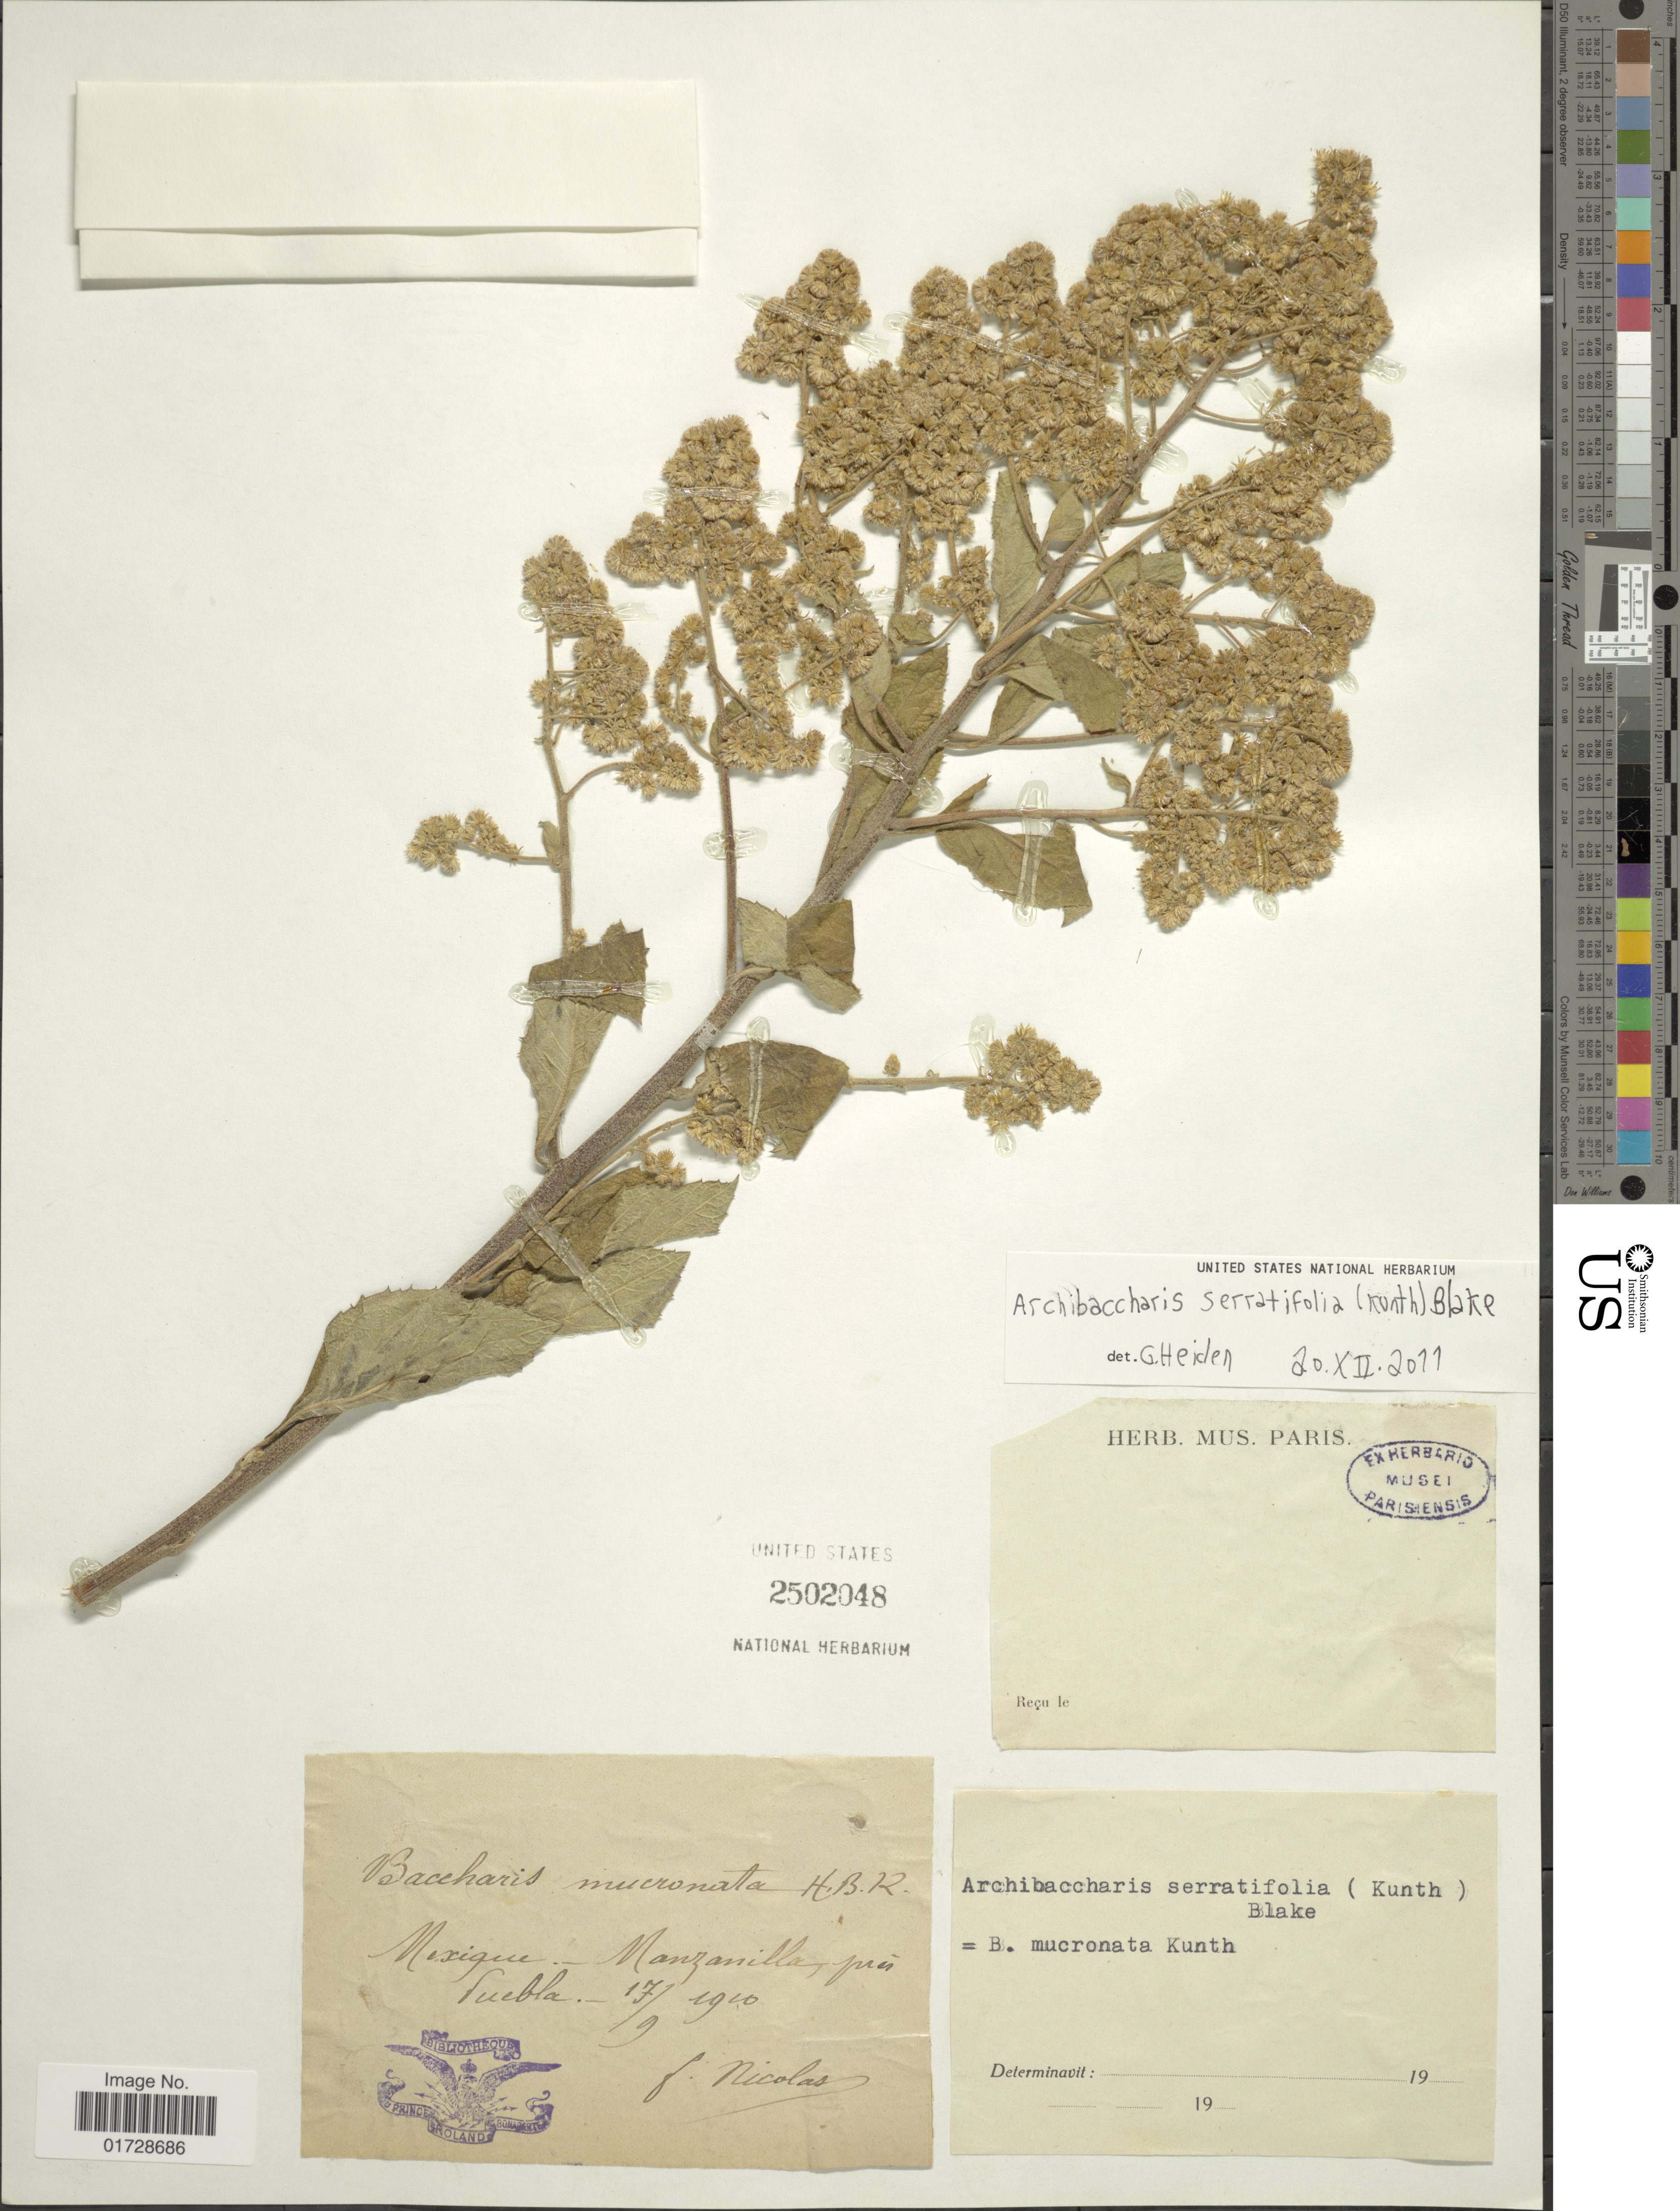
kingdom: Plantae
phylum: Tracheophyta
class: Magnoliopsida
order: Asterales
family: Asteraceae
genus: Archibaccharis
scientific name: Archibaccharis serratifolia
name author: (Kunth) S.F. Blake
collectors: F. Nicolas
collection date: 1910-09-17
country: Mexico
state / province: Puebla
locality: Manzanilla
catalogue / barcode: US 2502048